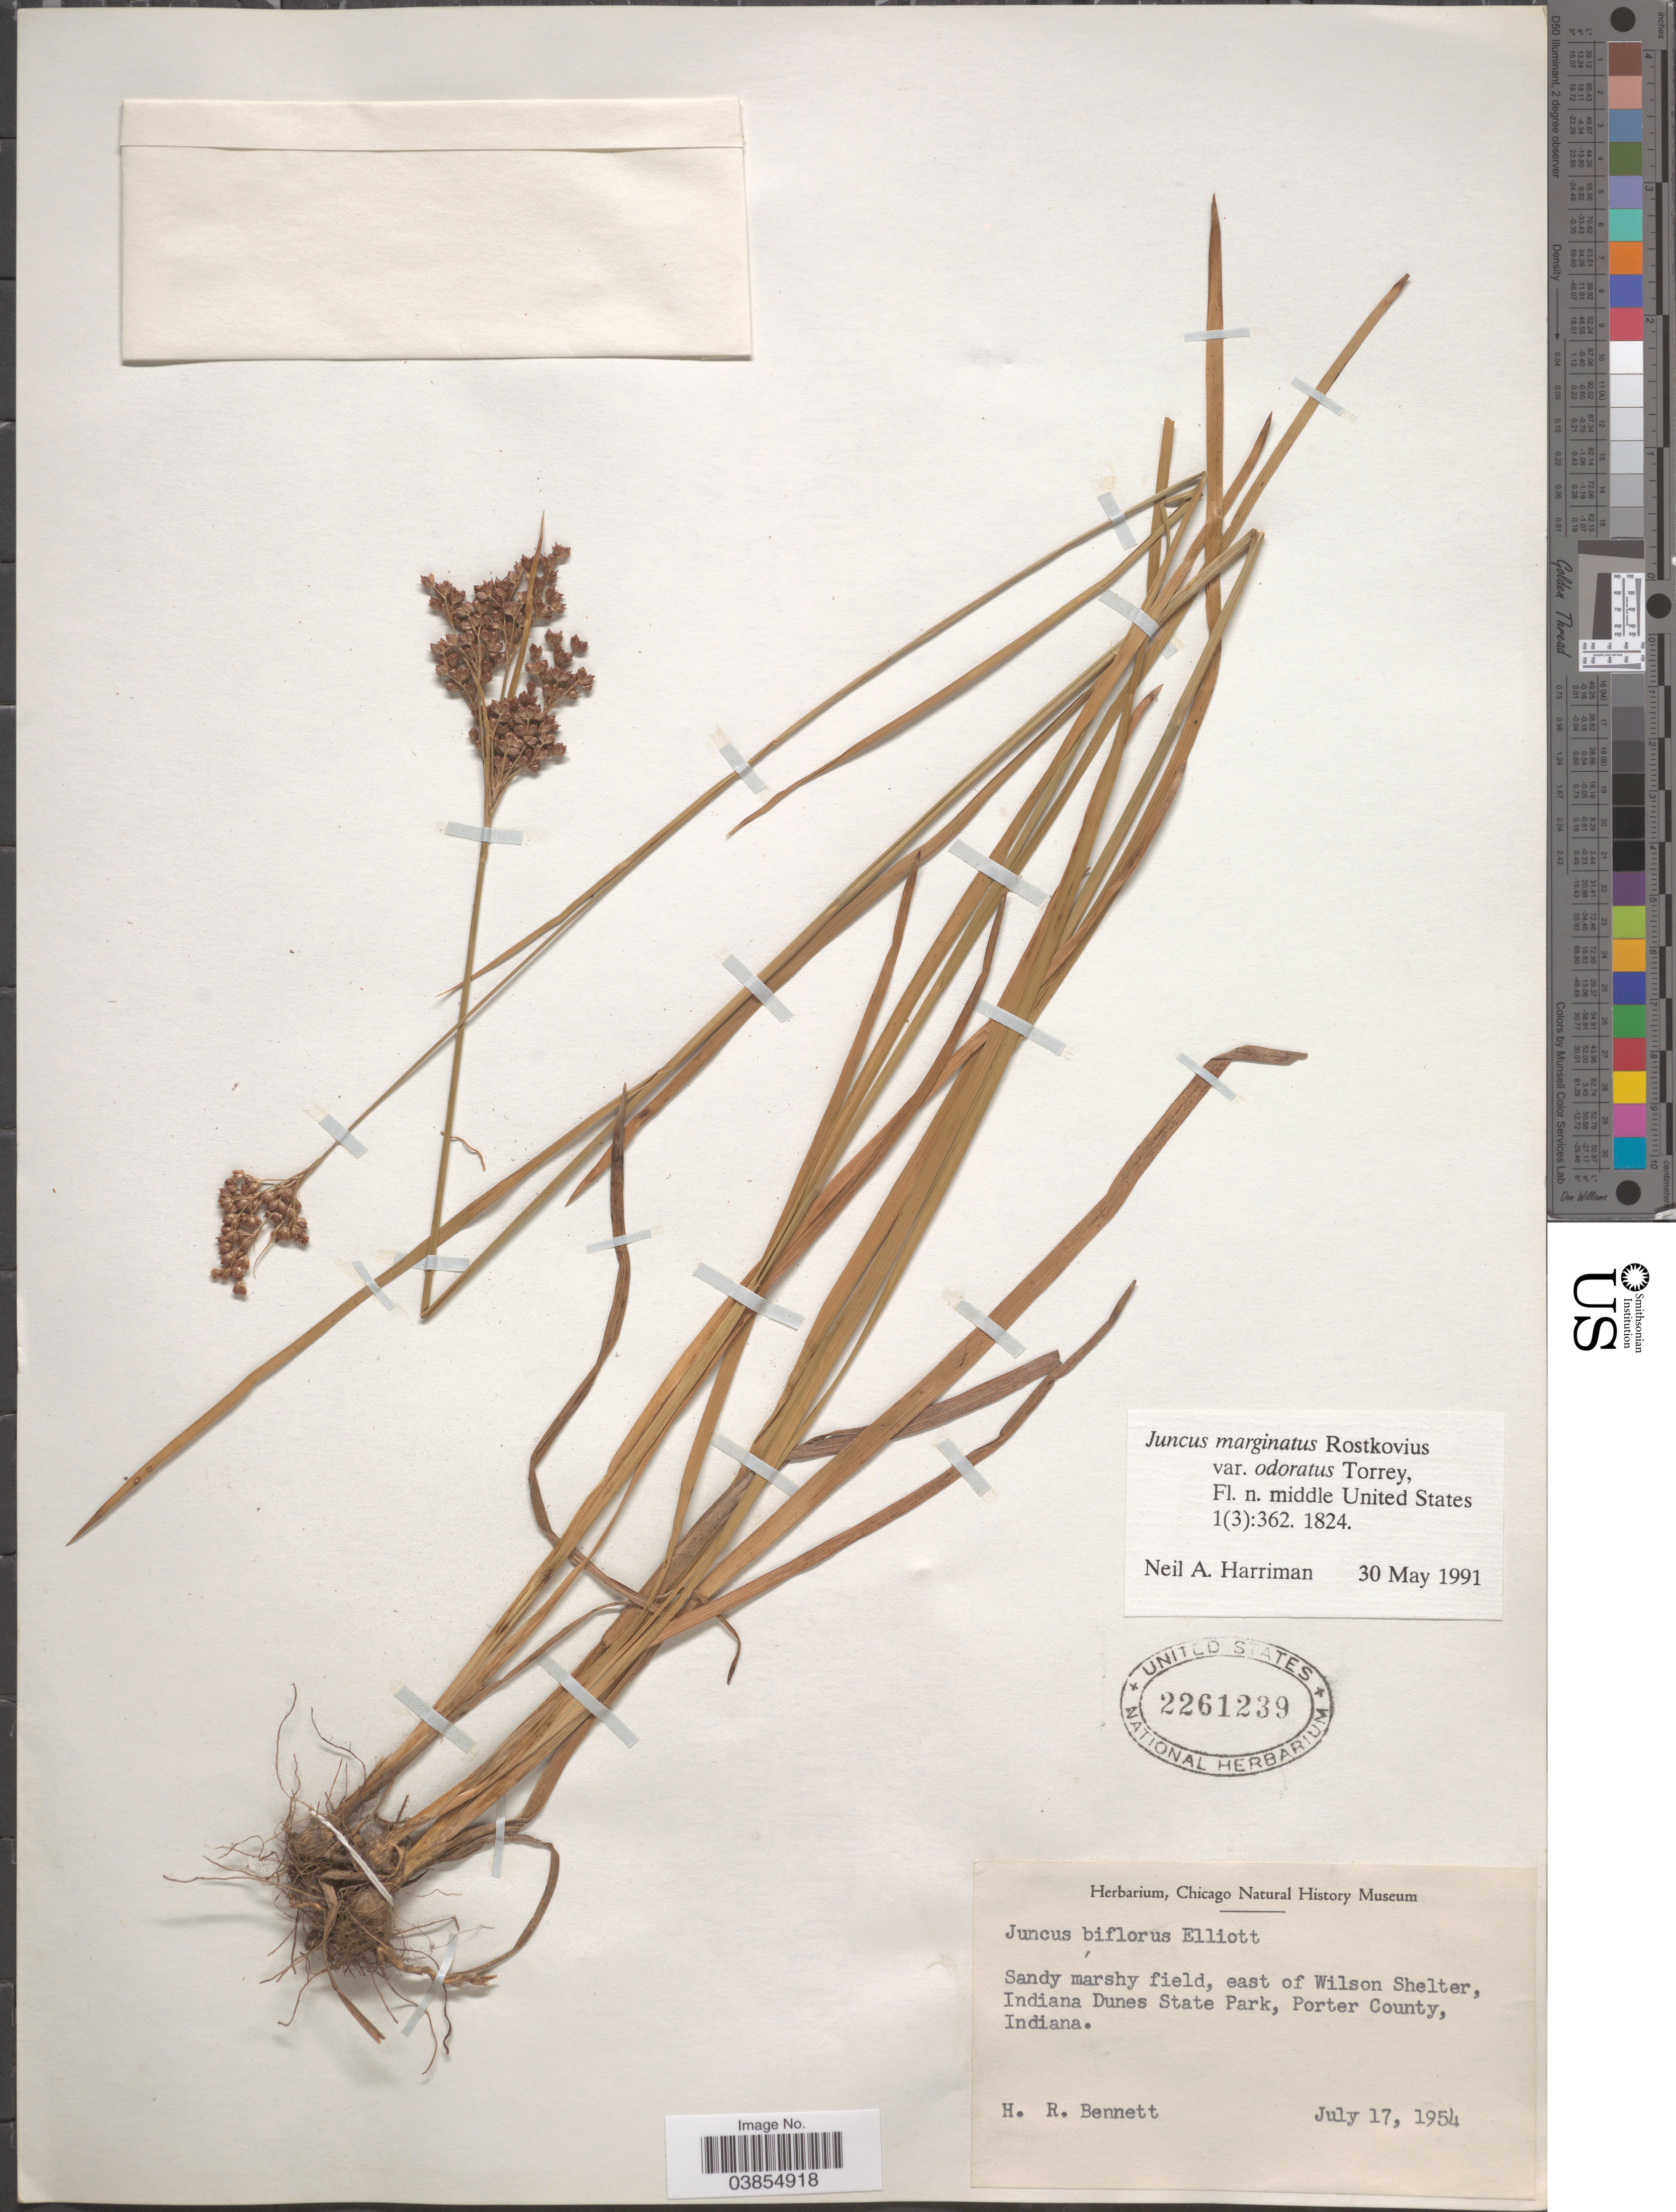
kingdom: Plantae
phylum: Tracheophyta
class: Liliopsida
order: Poales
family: Juncaceae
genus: Juncus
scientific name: Juncus marginatus var. odoratus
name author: Torr.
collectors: H. R. Bennett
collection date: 1954-07-17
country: United States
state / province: Indiana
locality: Sandy marshy field, east of Wilson Shelter, Indiana Dunes State Park, Porter County.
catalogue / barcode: US 2261239